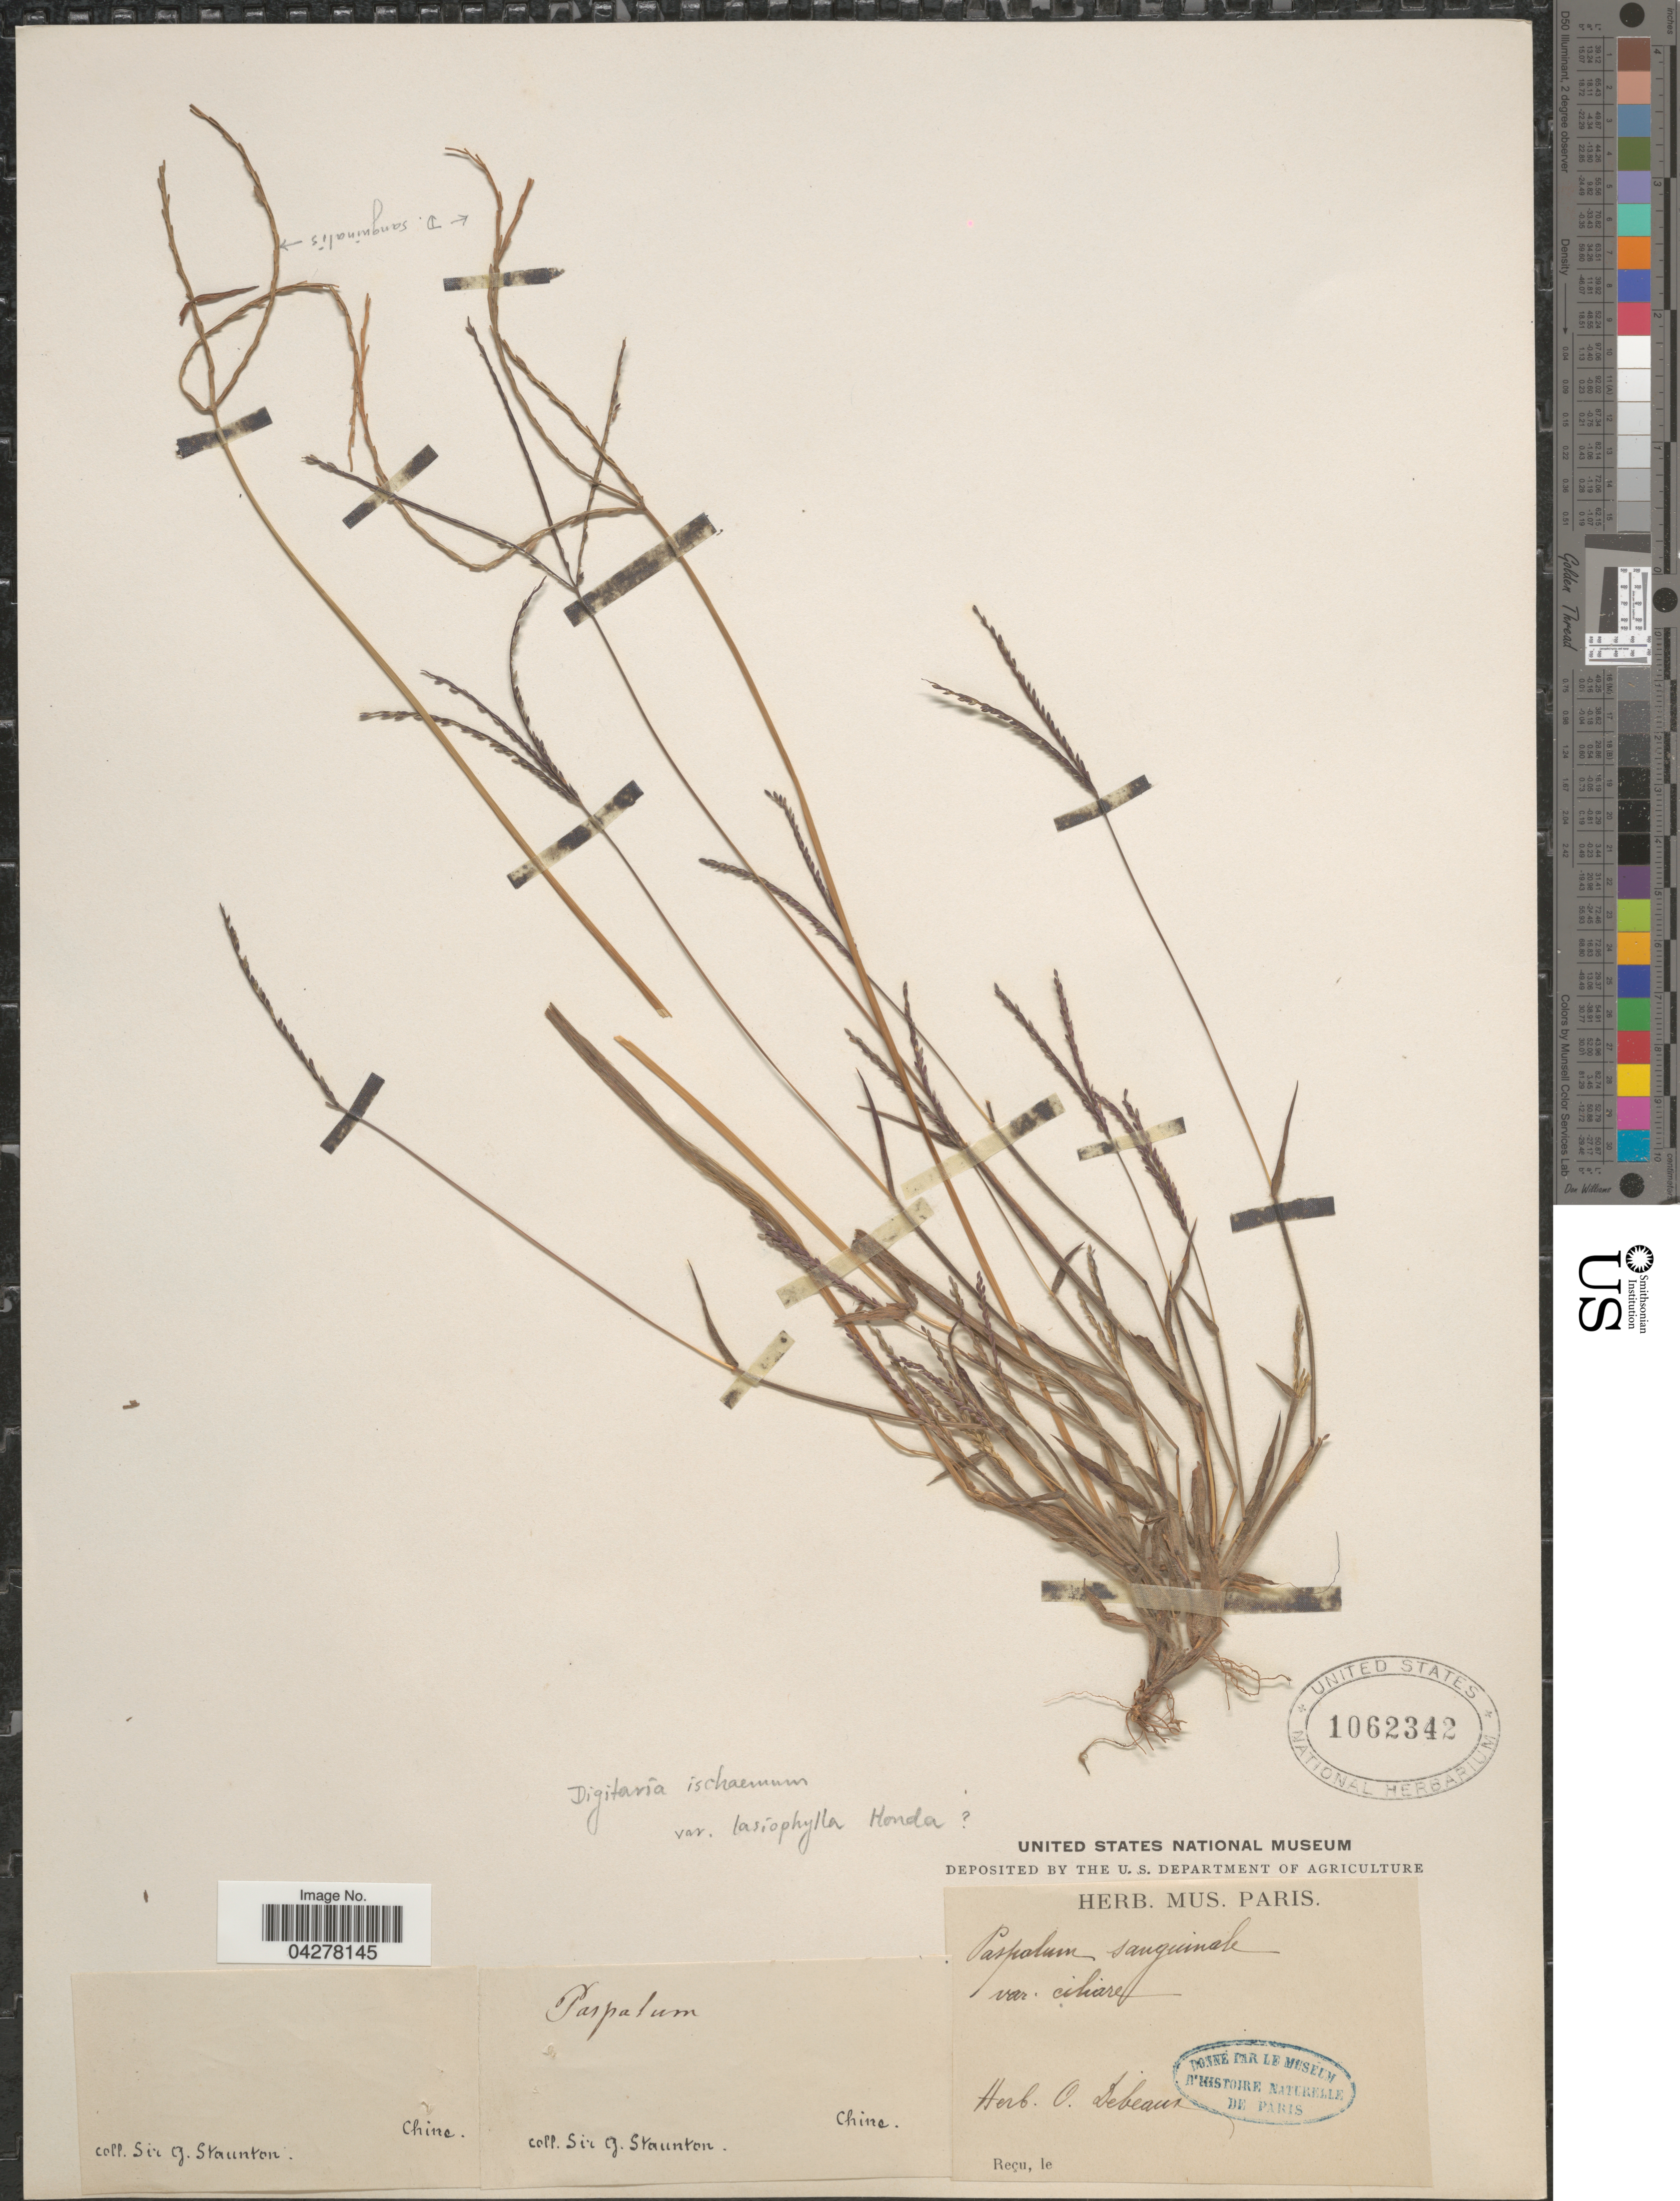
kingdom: Plantae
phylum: Tracheophyta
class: Liliopsida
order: Poales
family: Poaceae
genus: Digitaria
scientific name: Digitaria ischaemum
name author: (Schreber) Schreber ex Muhl.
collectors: G. Staunton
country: China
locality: Chine.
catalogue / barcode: US 1062342